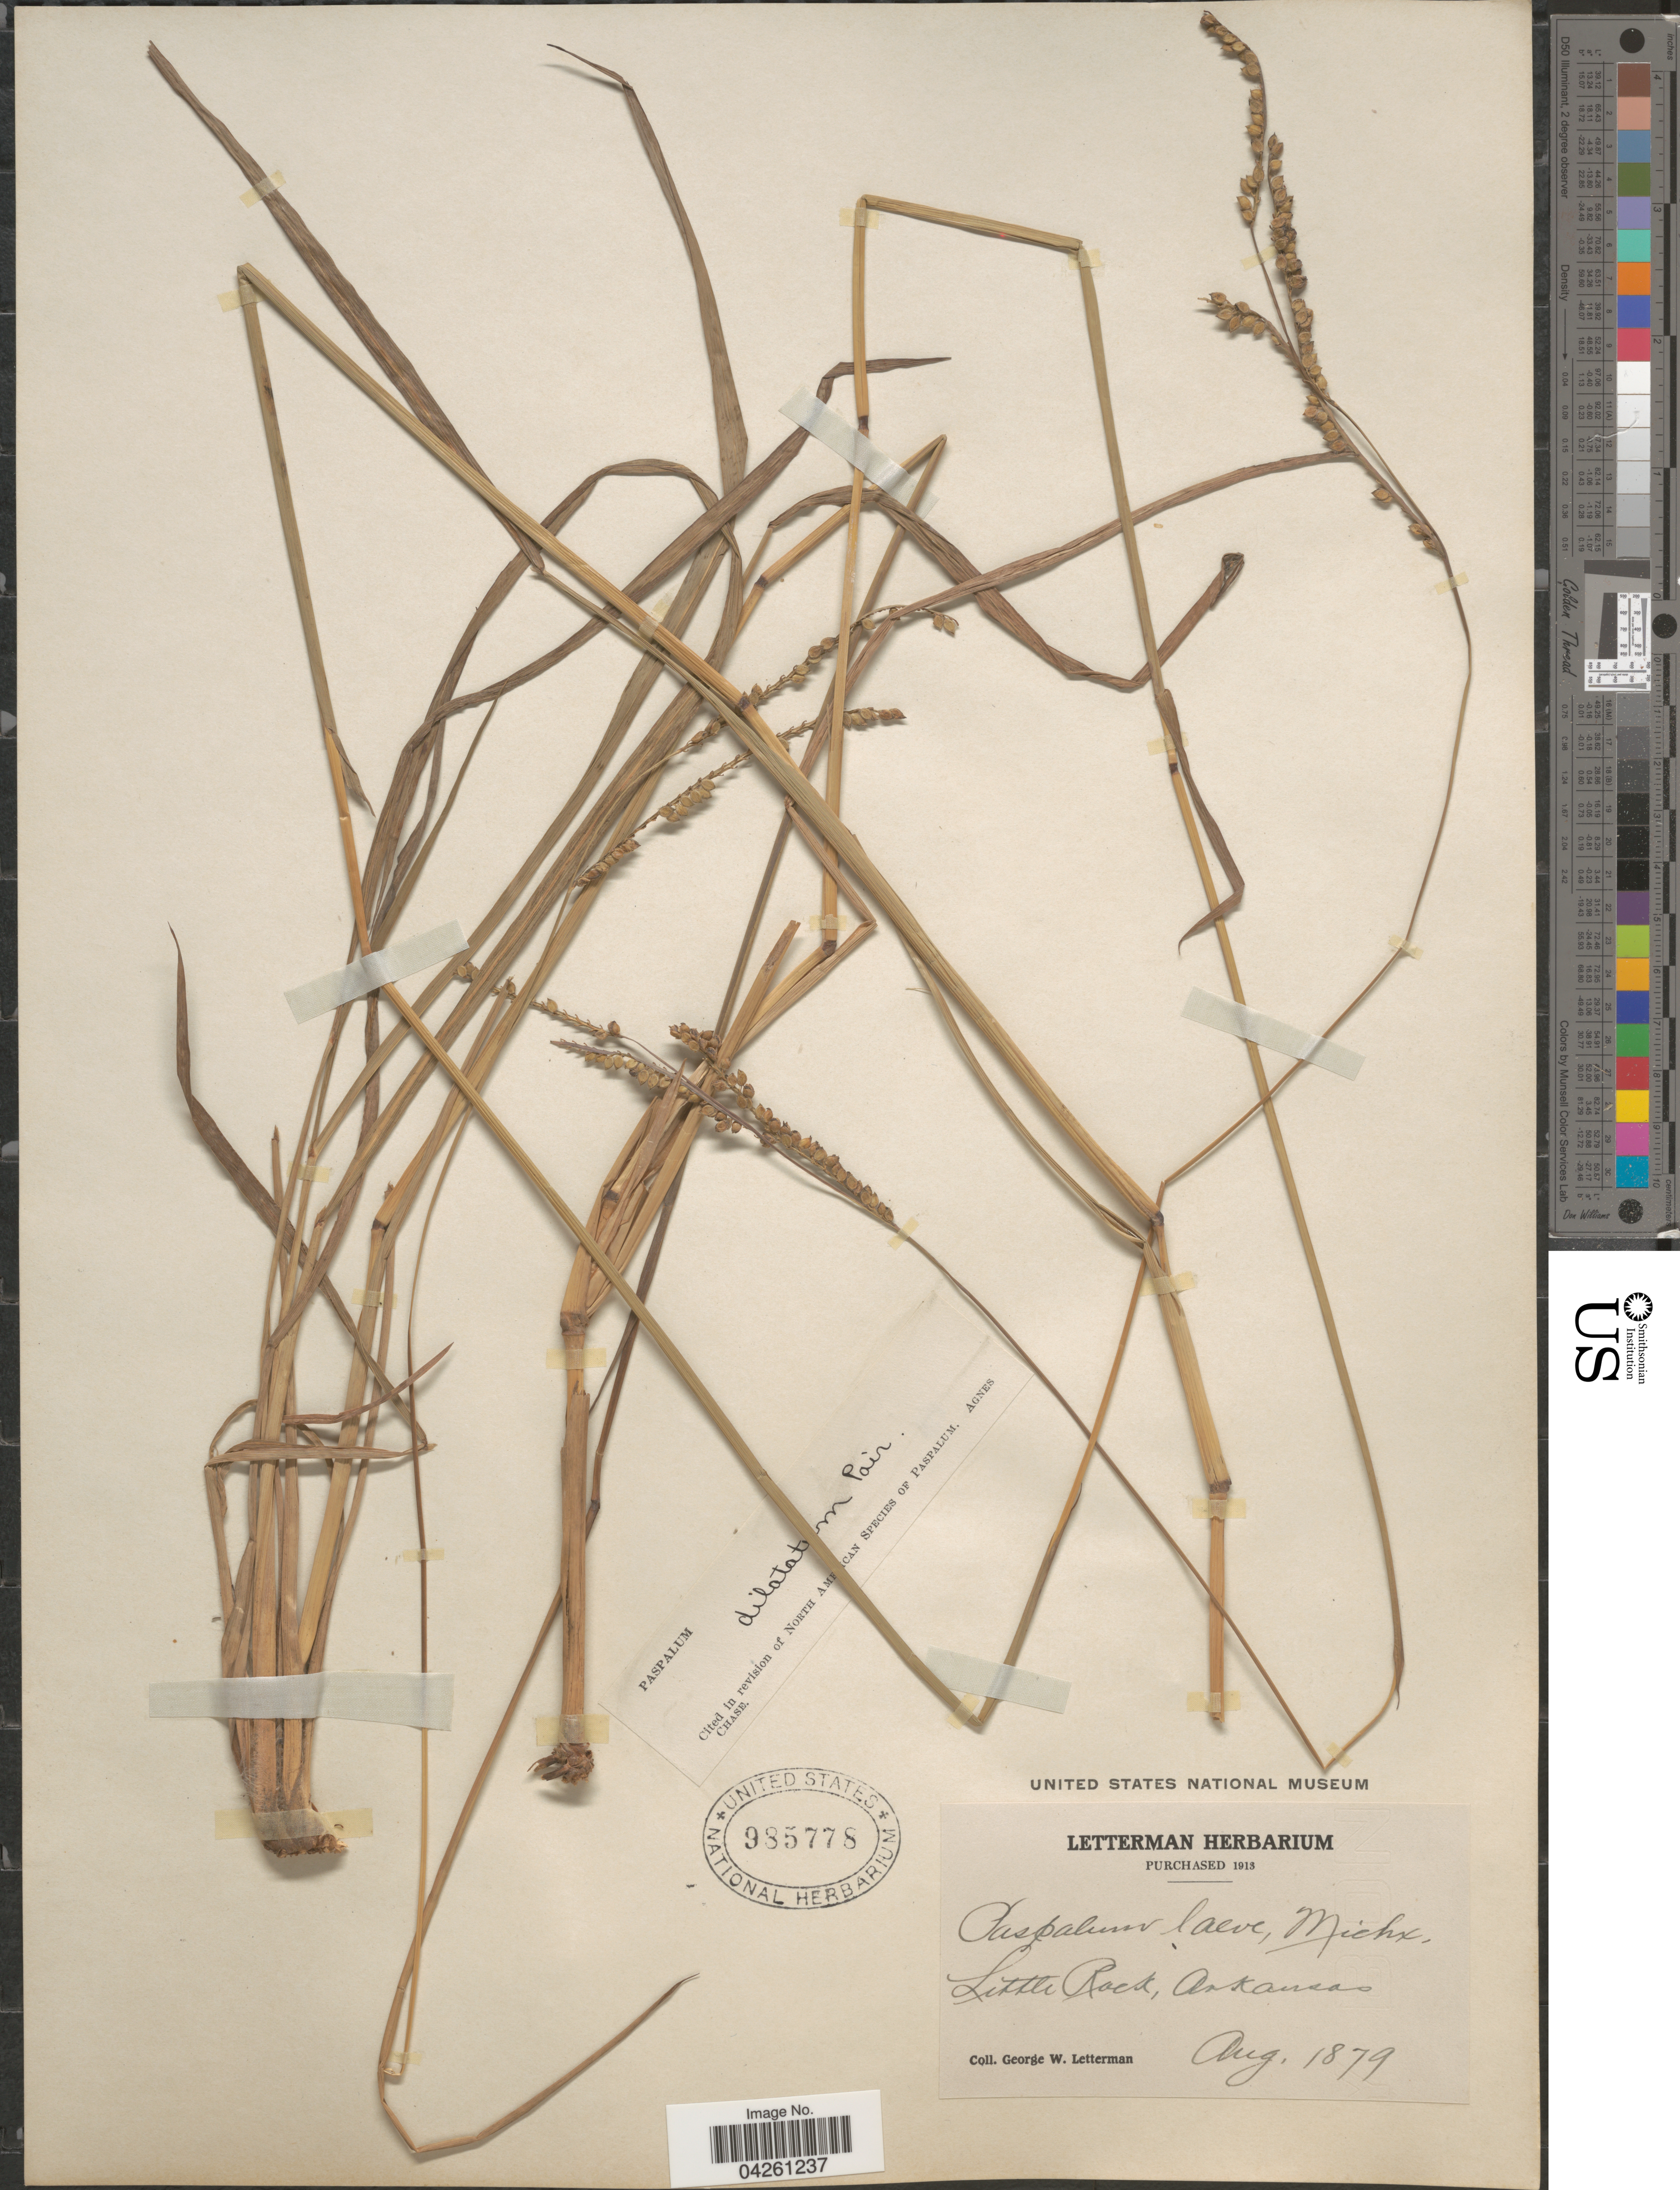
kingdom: Plantae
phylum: Tracheophyta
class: Liliopsida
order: Poales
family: Poaceae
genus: Paspalum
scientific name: Paspalum dilatatum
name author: Poir.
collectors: G. W. Letterman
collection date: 1879-08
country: United States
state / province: Arkansas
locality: Little Rock.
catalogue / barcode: US 985778